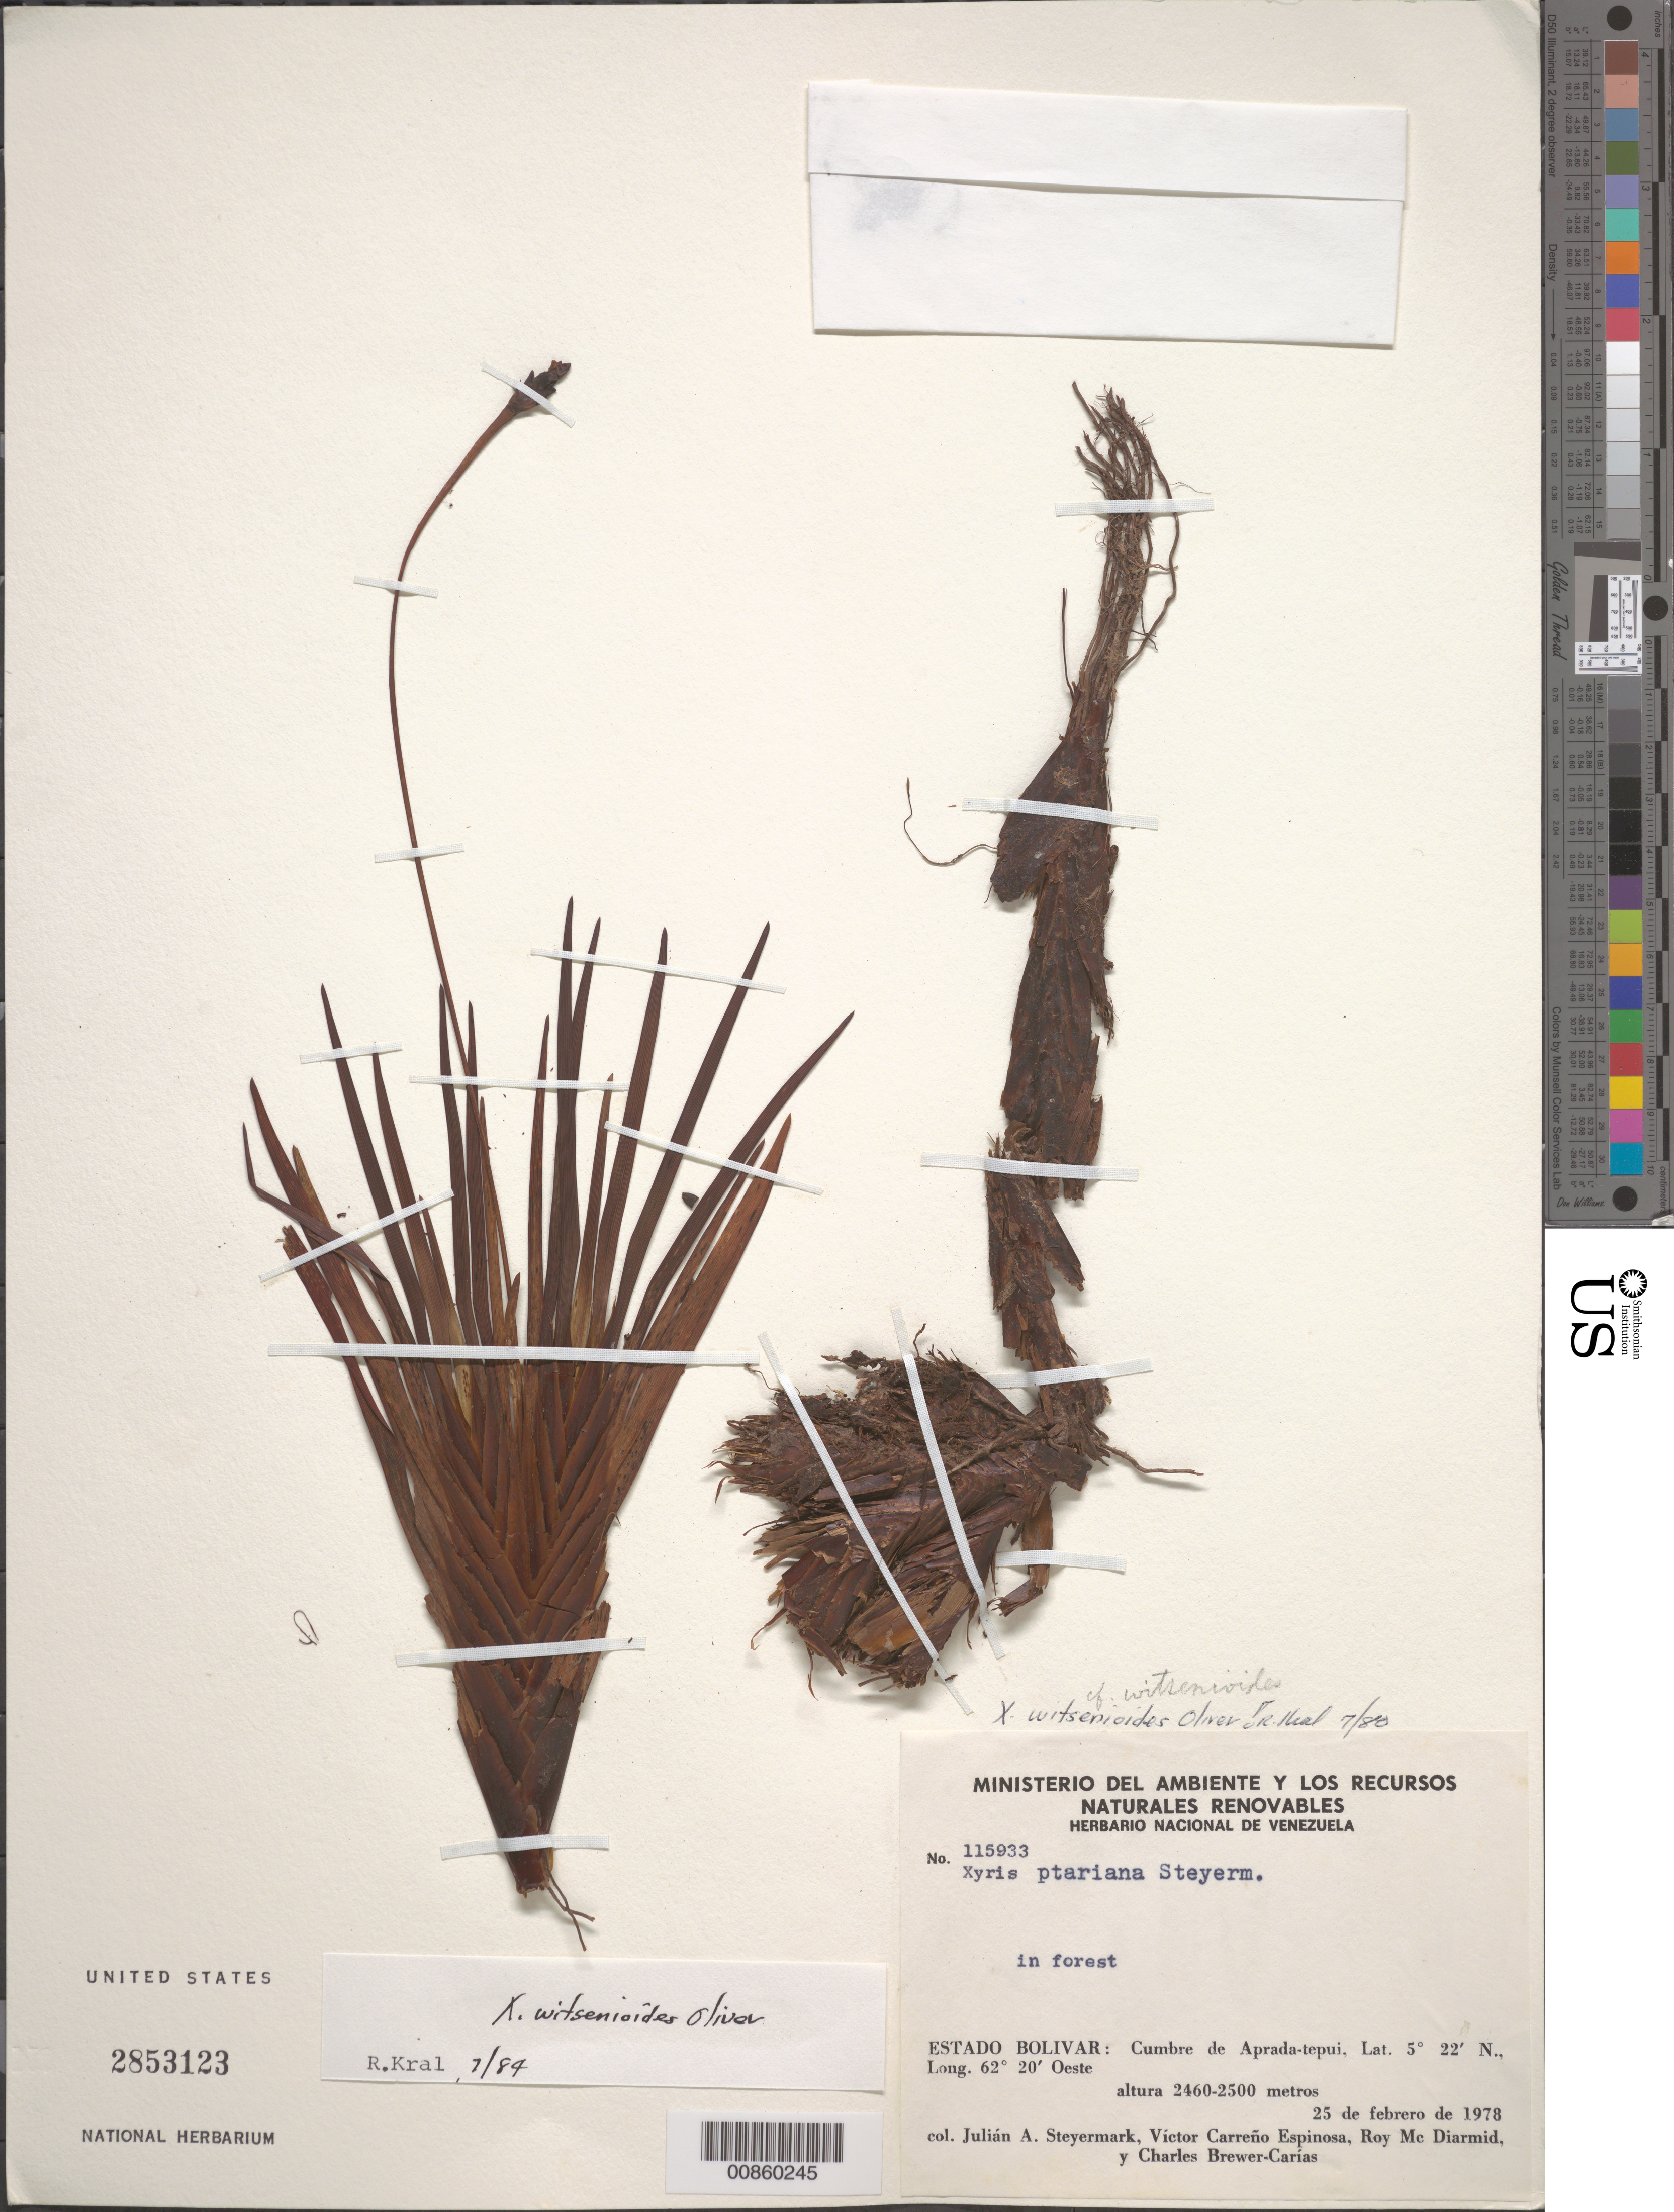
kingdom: Plantae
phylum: Tracheophyta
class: Liliopsida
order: Poales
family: Xyridaceae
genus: Xyris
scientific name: Xyris witsenioides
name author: Oliv. ex Thurn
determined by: Kral, Robert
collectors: J. Steyermark, V. Carreño E., R. Mc Diarmid & C. Brewer-Carias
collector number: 115933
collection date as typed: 25-Feb-78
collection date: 1978-02-25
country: Venezuela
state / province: Bolívar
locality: Aprada-tepuí, cumbre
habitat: Forest.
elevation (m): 2460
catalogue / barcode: US 2853123